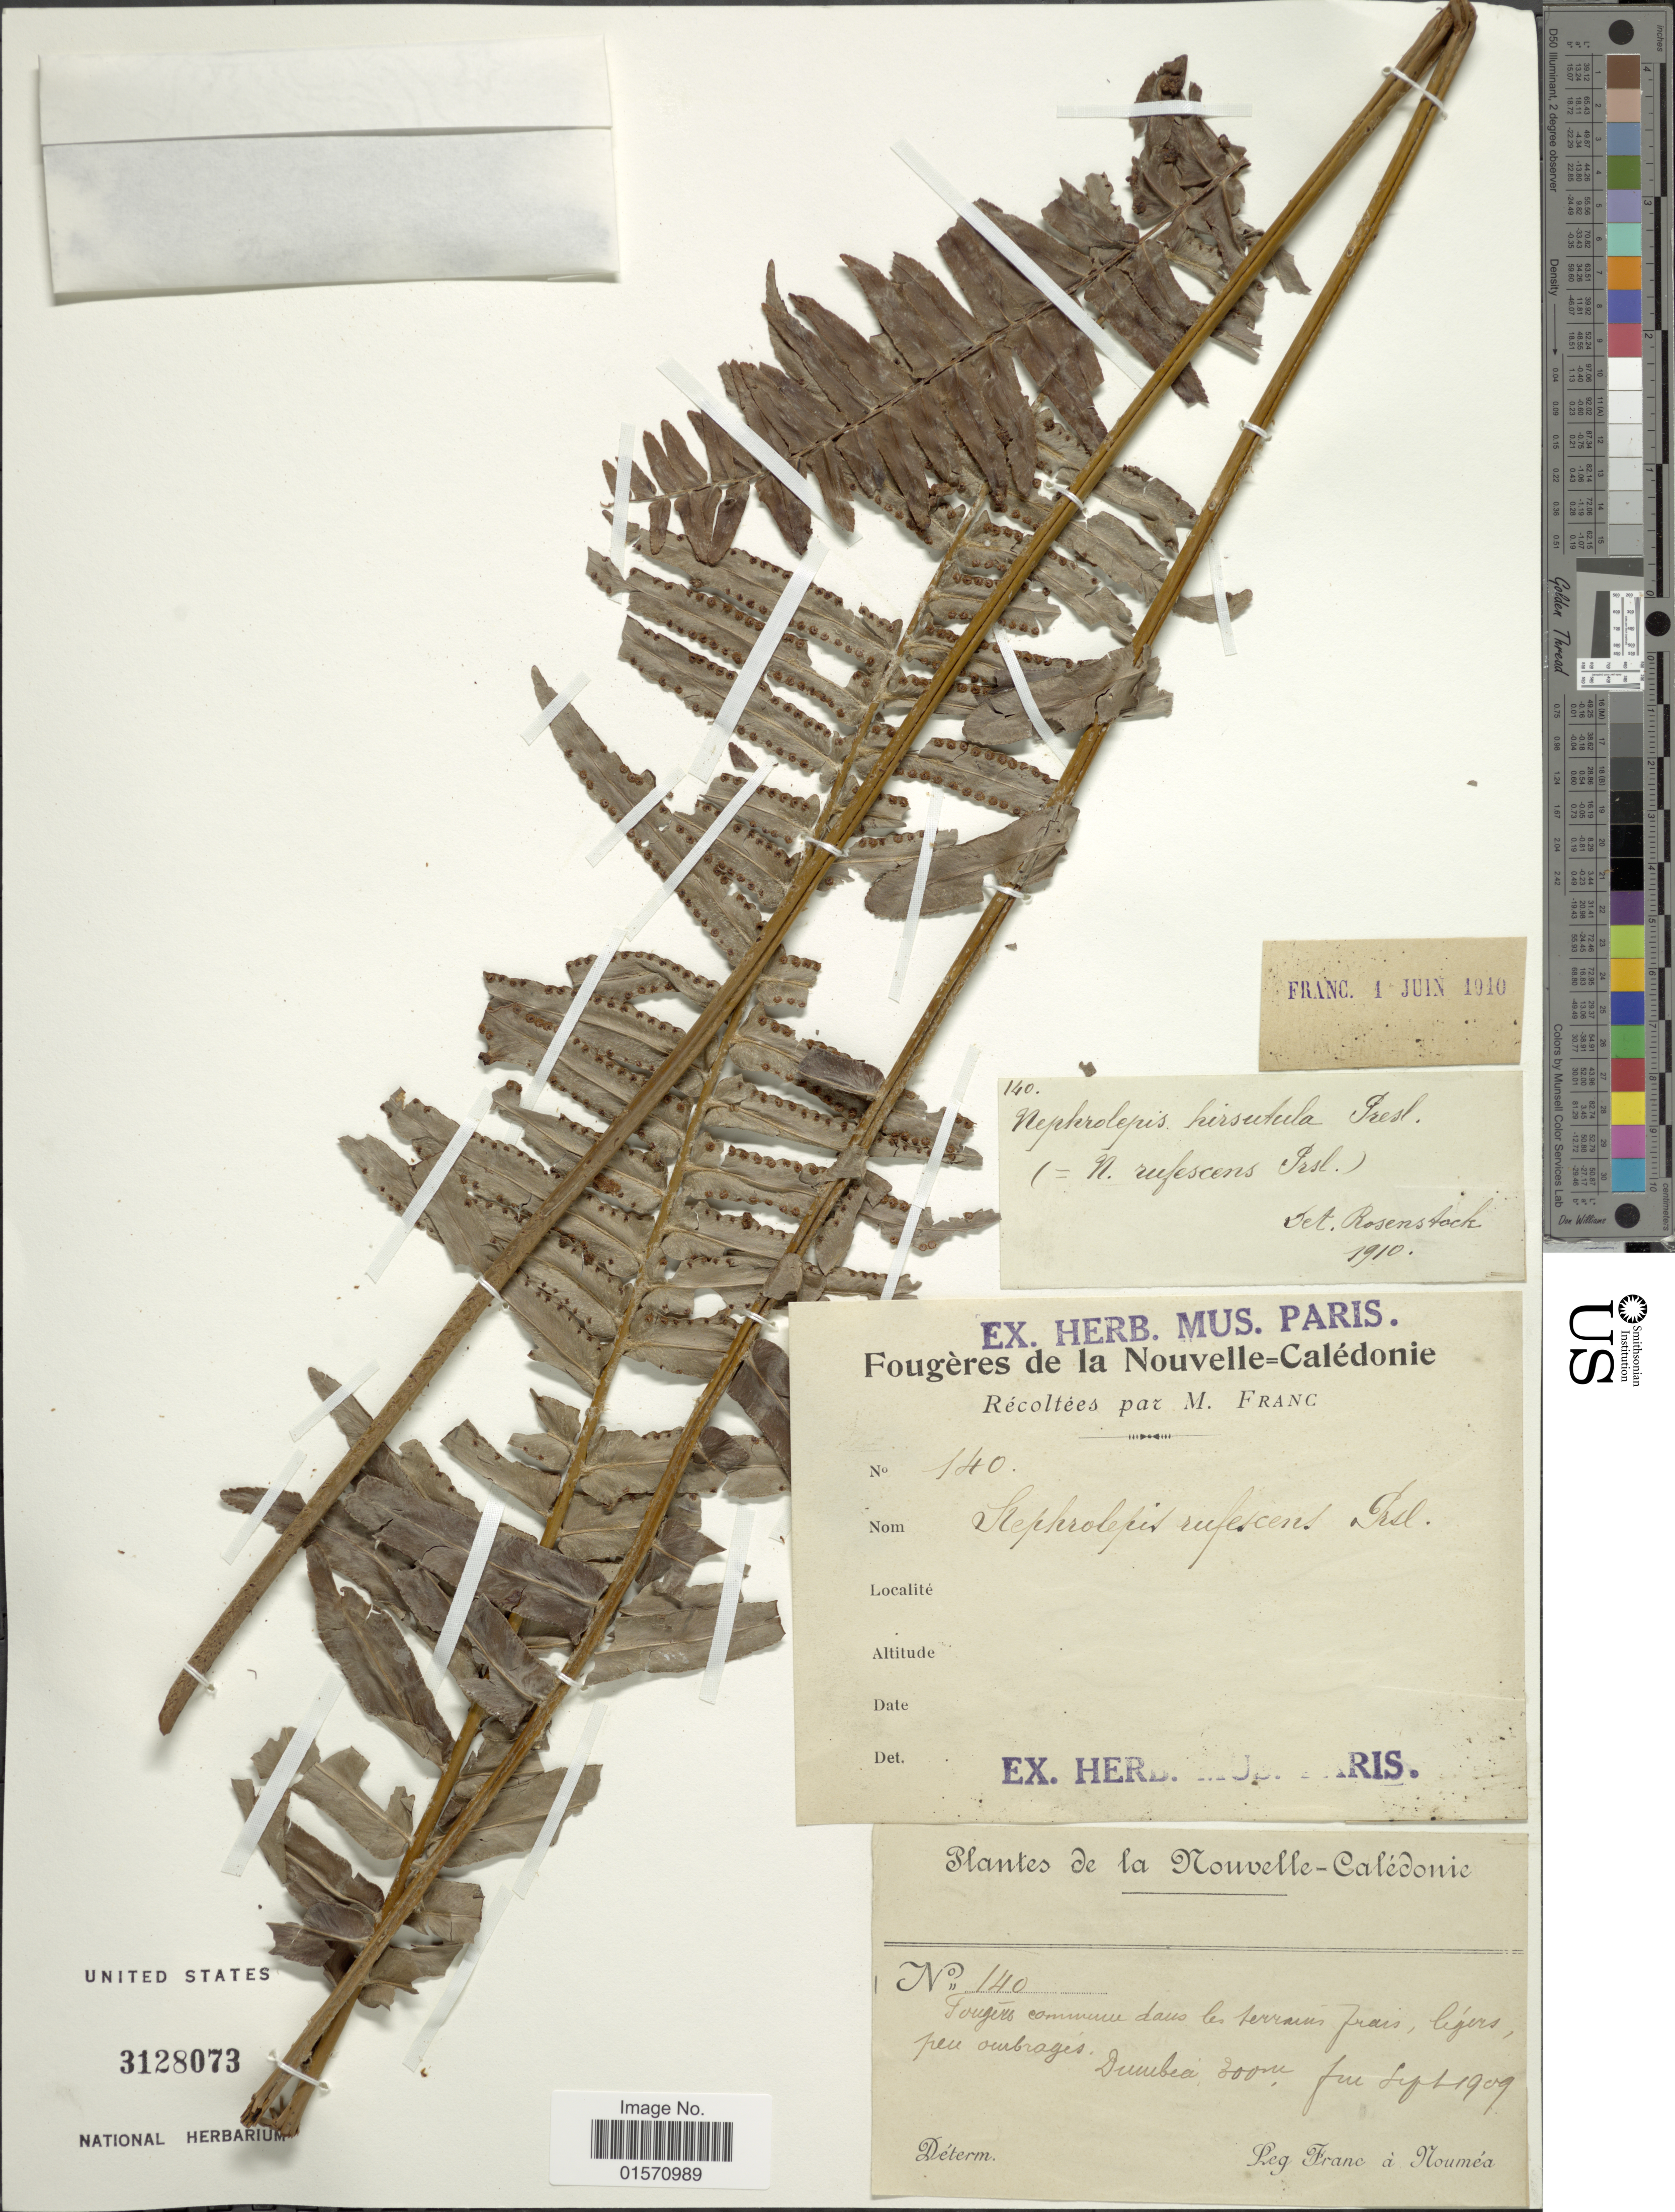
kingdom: Plantae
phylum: Tracheophyta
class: Polypodiopsida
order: Polypodiales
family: Nephrolepidaceae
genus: Nephrolepis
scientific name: Nephrolepis hirsutula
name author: (G. Forst.) C. Presl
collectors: M. Franc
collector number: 140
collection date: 1909-09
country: New Caledonia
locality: Dumbea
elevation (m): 300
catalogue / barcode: US 3128073